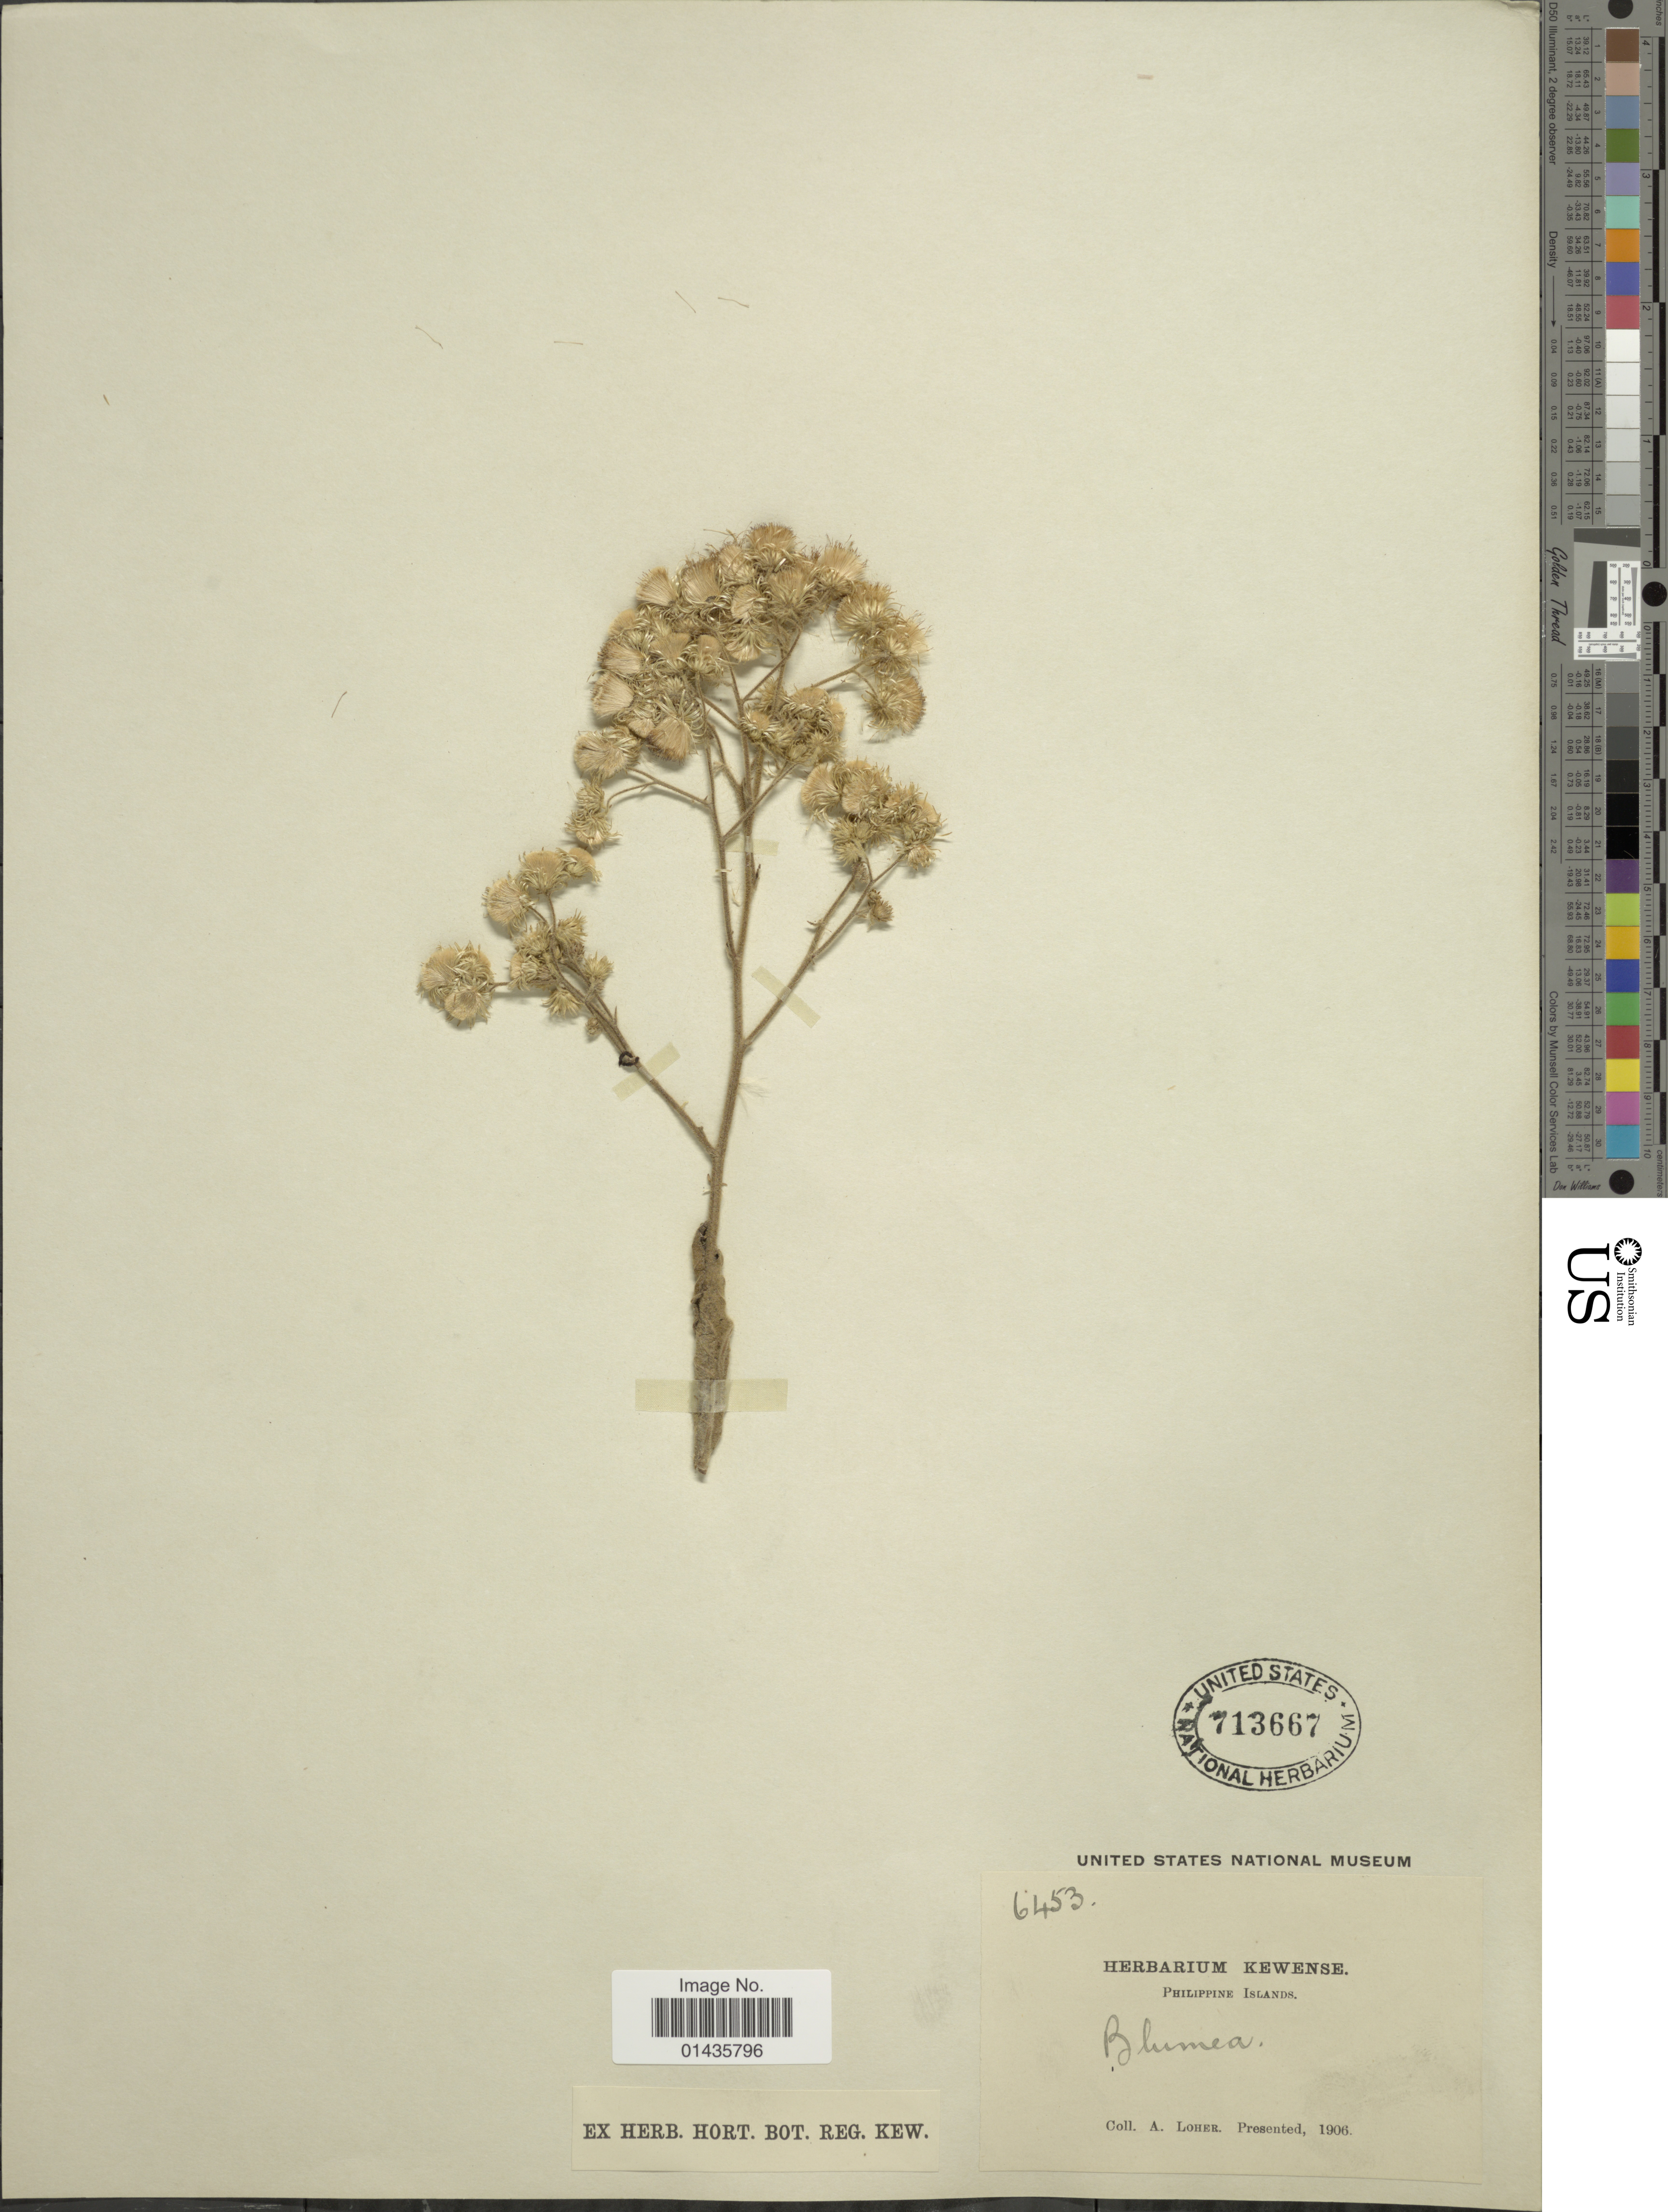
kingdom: Plantae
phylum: Tracheophyta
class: Magnoliopsida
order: Asterales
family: Asteraceae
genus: Blumea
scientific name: Blumea sp.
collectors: A. Loher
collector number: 6453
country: Philippines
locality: Philippine Islands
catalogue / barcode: US 713667